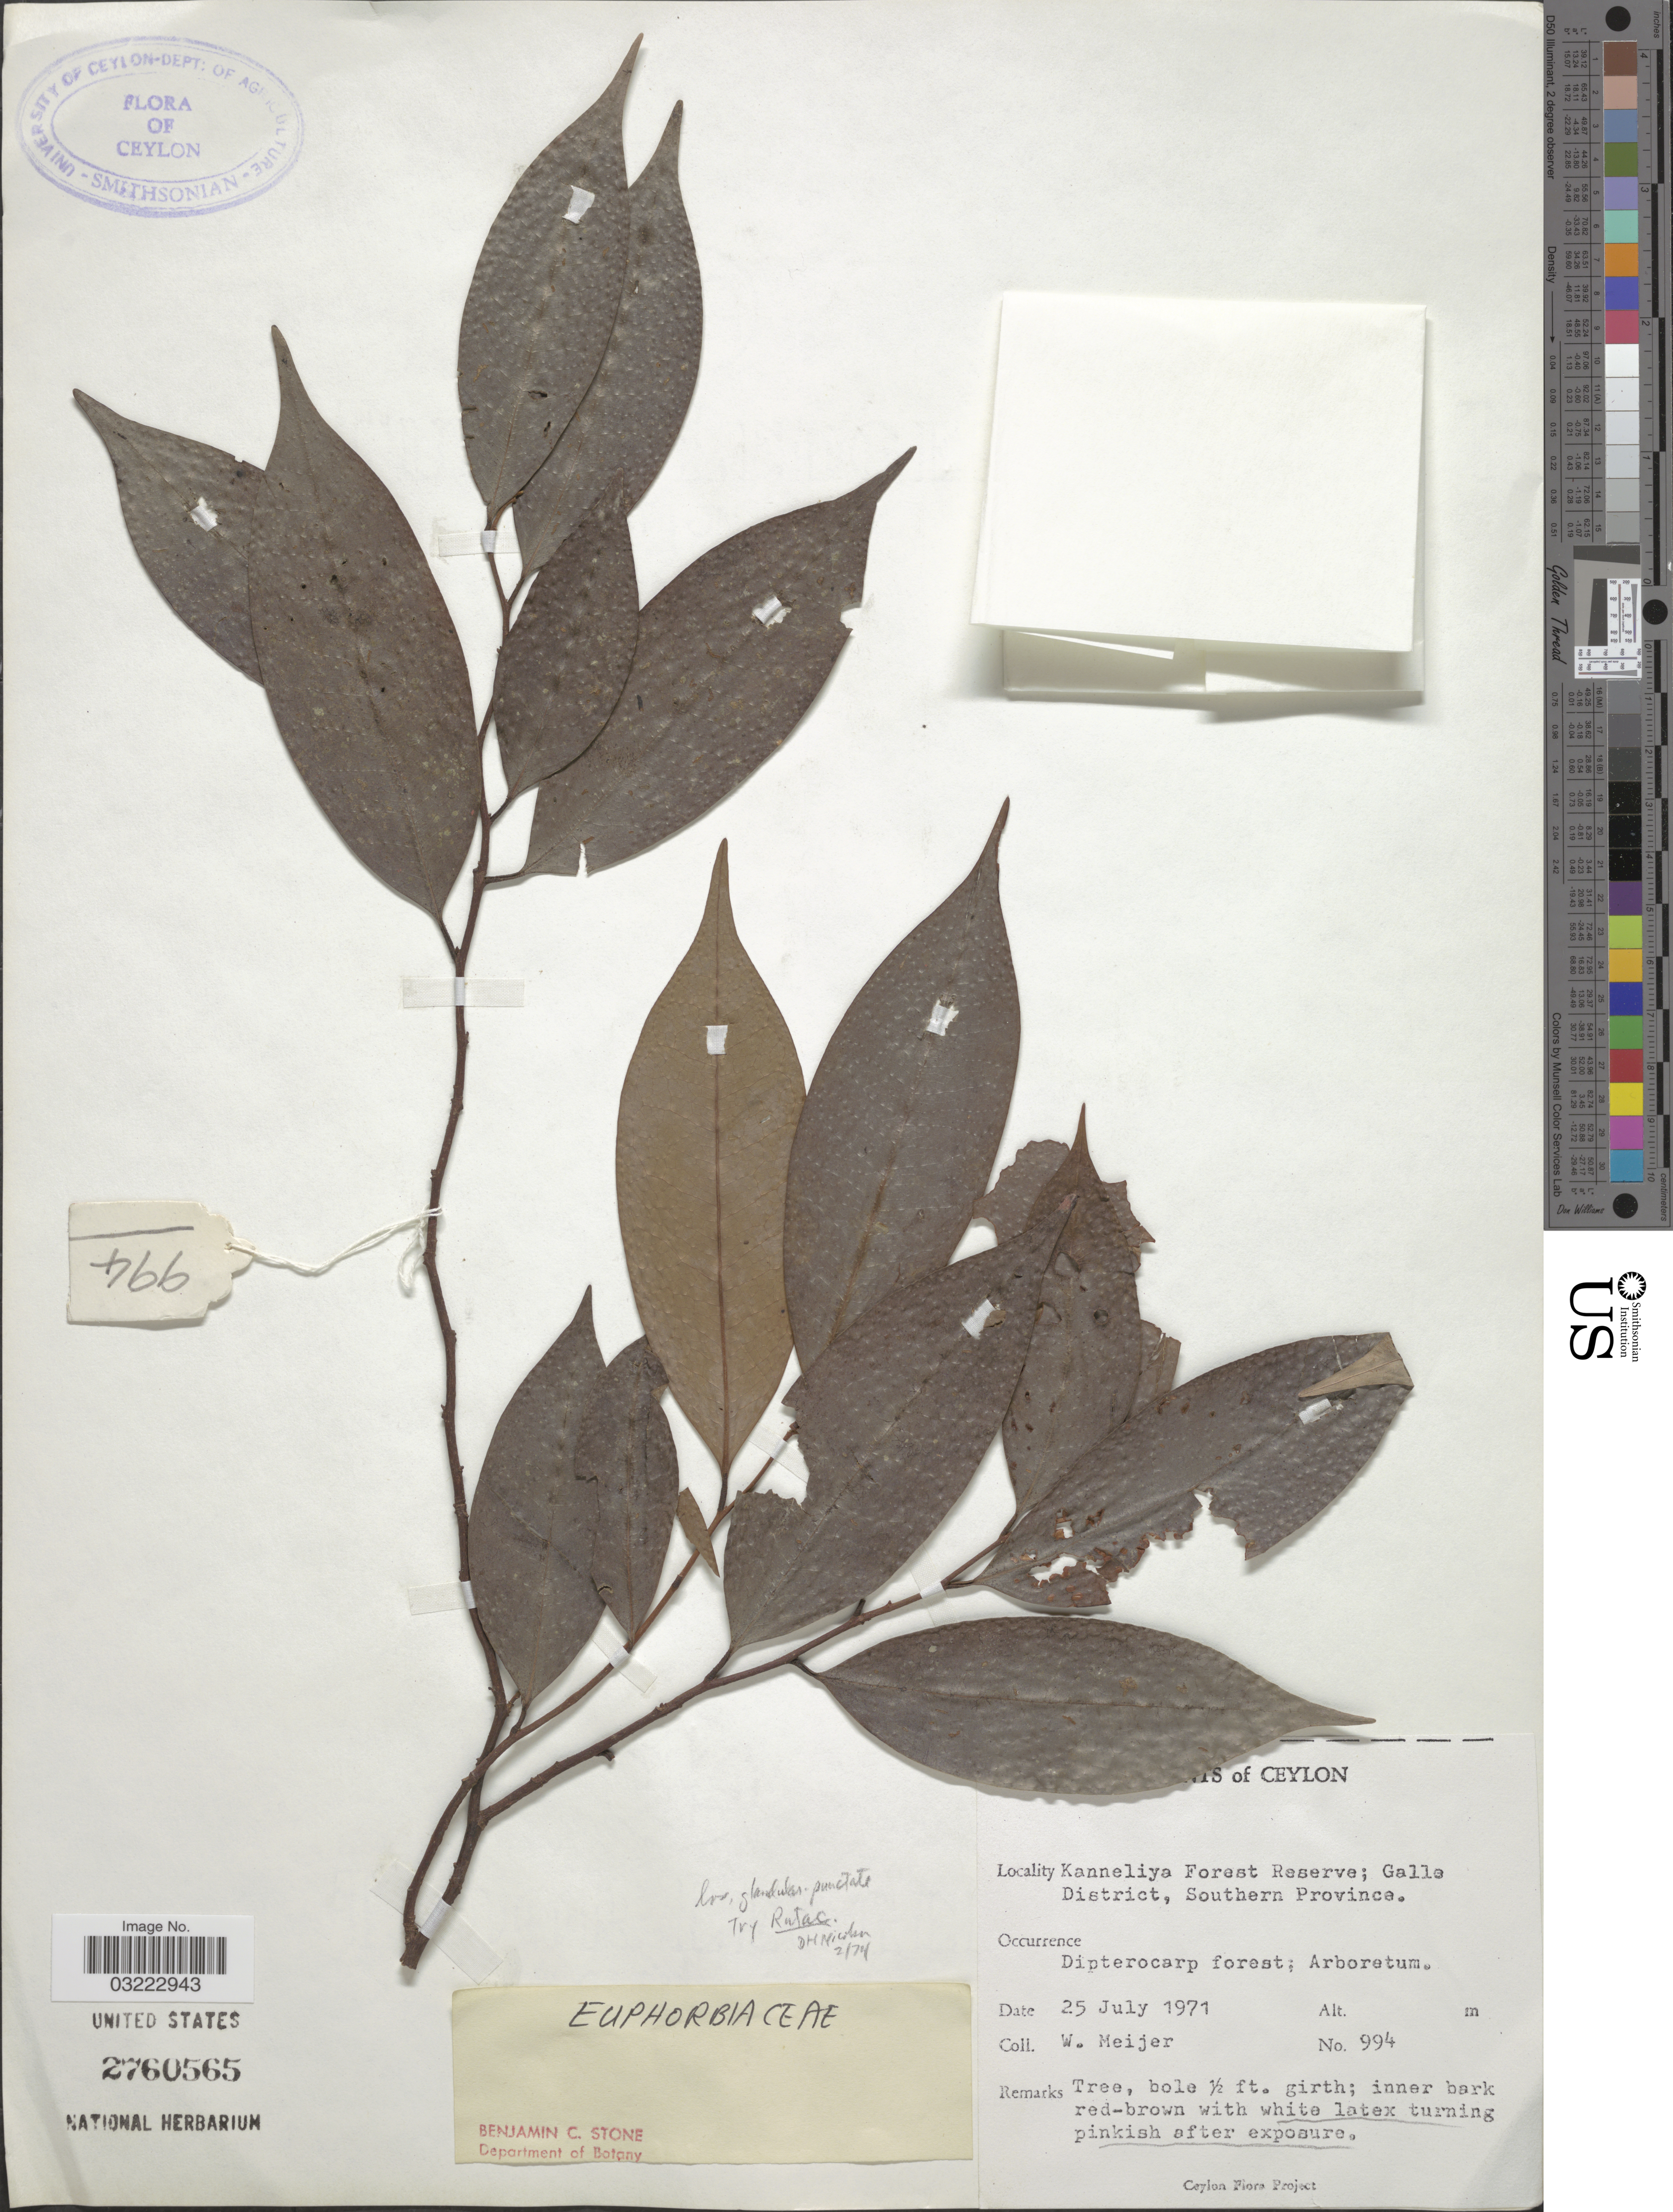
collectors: W. Meijer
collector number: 994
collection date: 1971-07-25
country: Sri Lanka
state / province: Southern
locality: Ceylon. Kanneliya Forest Reserve; Galle District.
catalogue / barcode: US 2760565